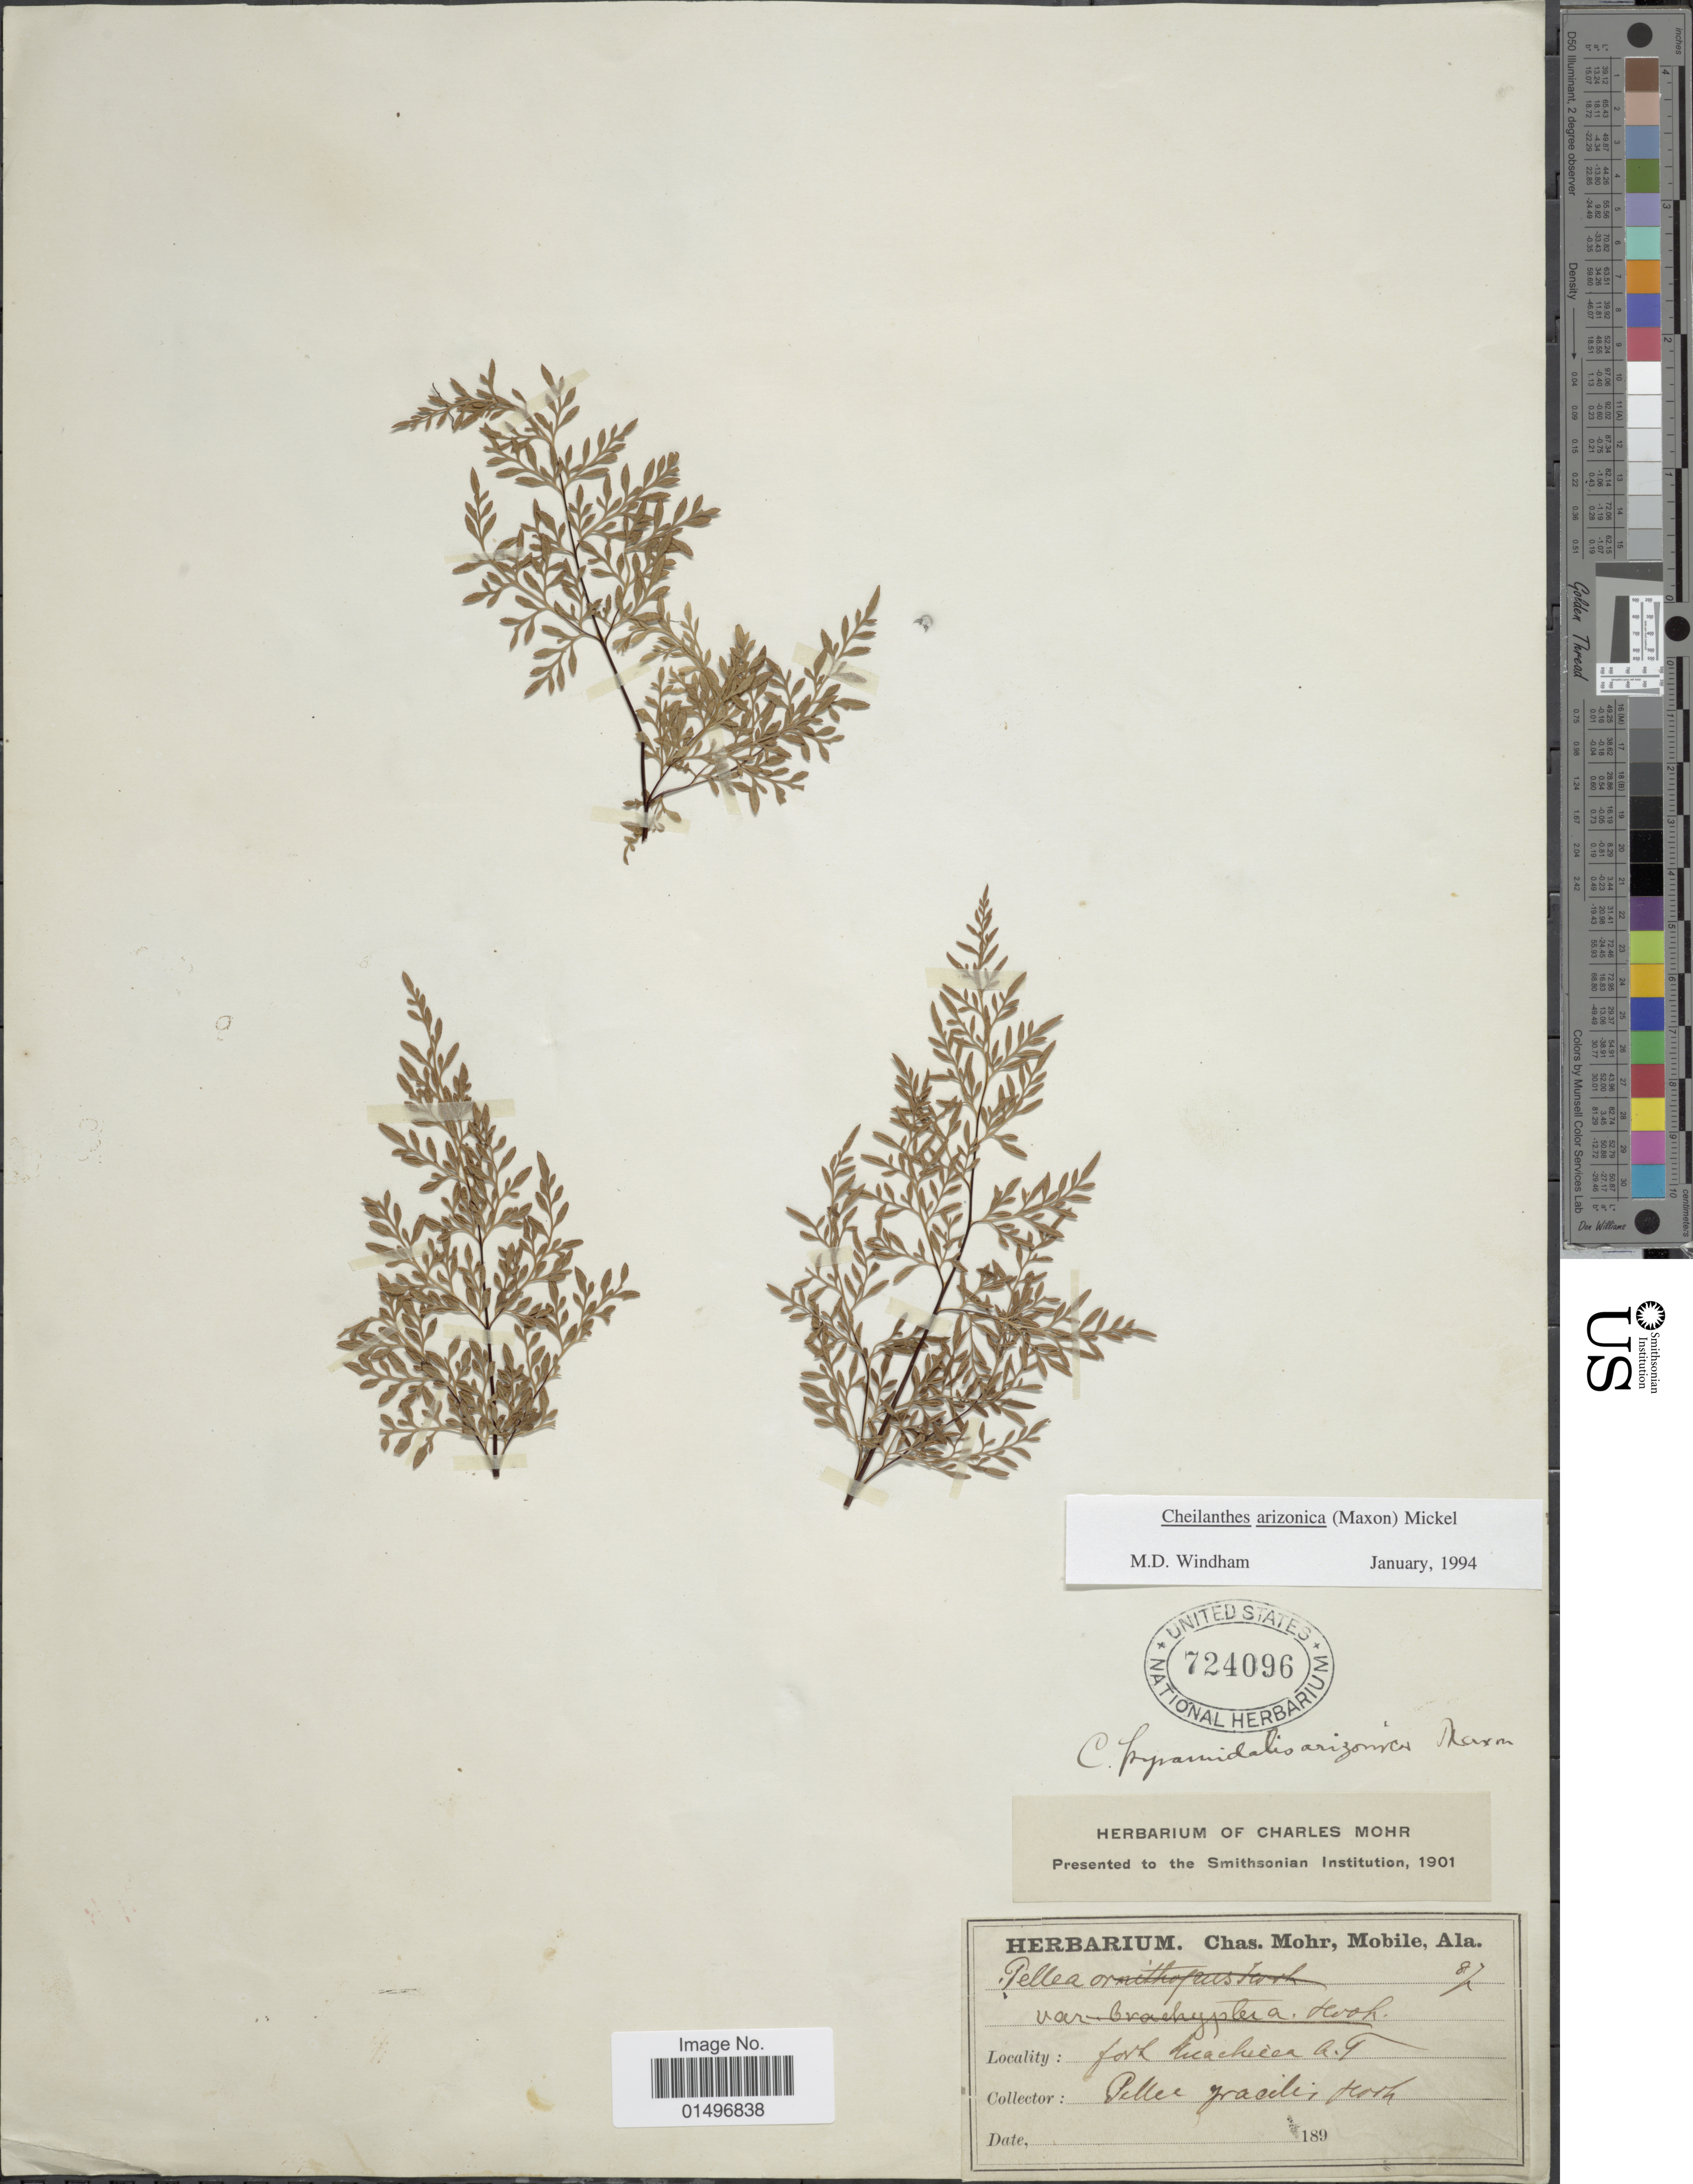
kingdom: Plantae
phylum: Tracheophyta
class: Polypodiopsida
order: Polypodiales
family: Pteridaceae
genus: Gaga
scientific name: Gaga arizonica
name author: (Maxon) Fay W. Li & Windham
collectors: Peller gracilis Hort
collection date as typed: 189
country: United States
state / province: Arizona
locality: Fort Huachuca A.T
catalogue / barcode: US 724096